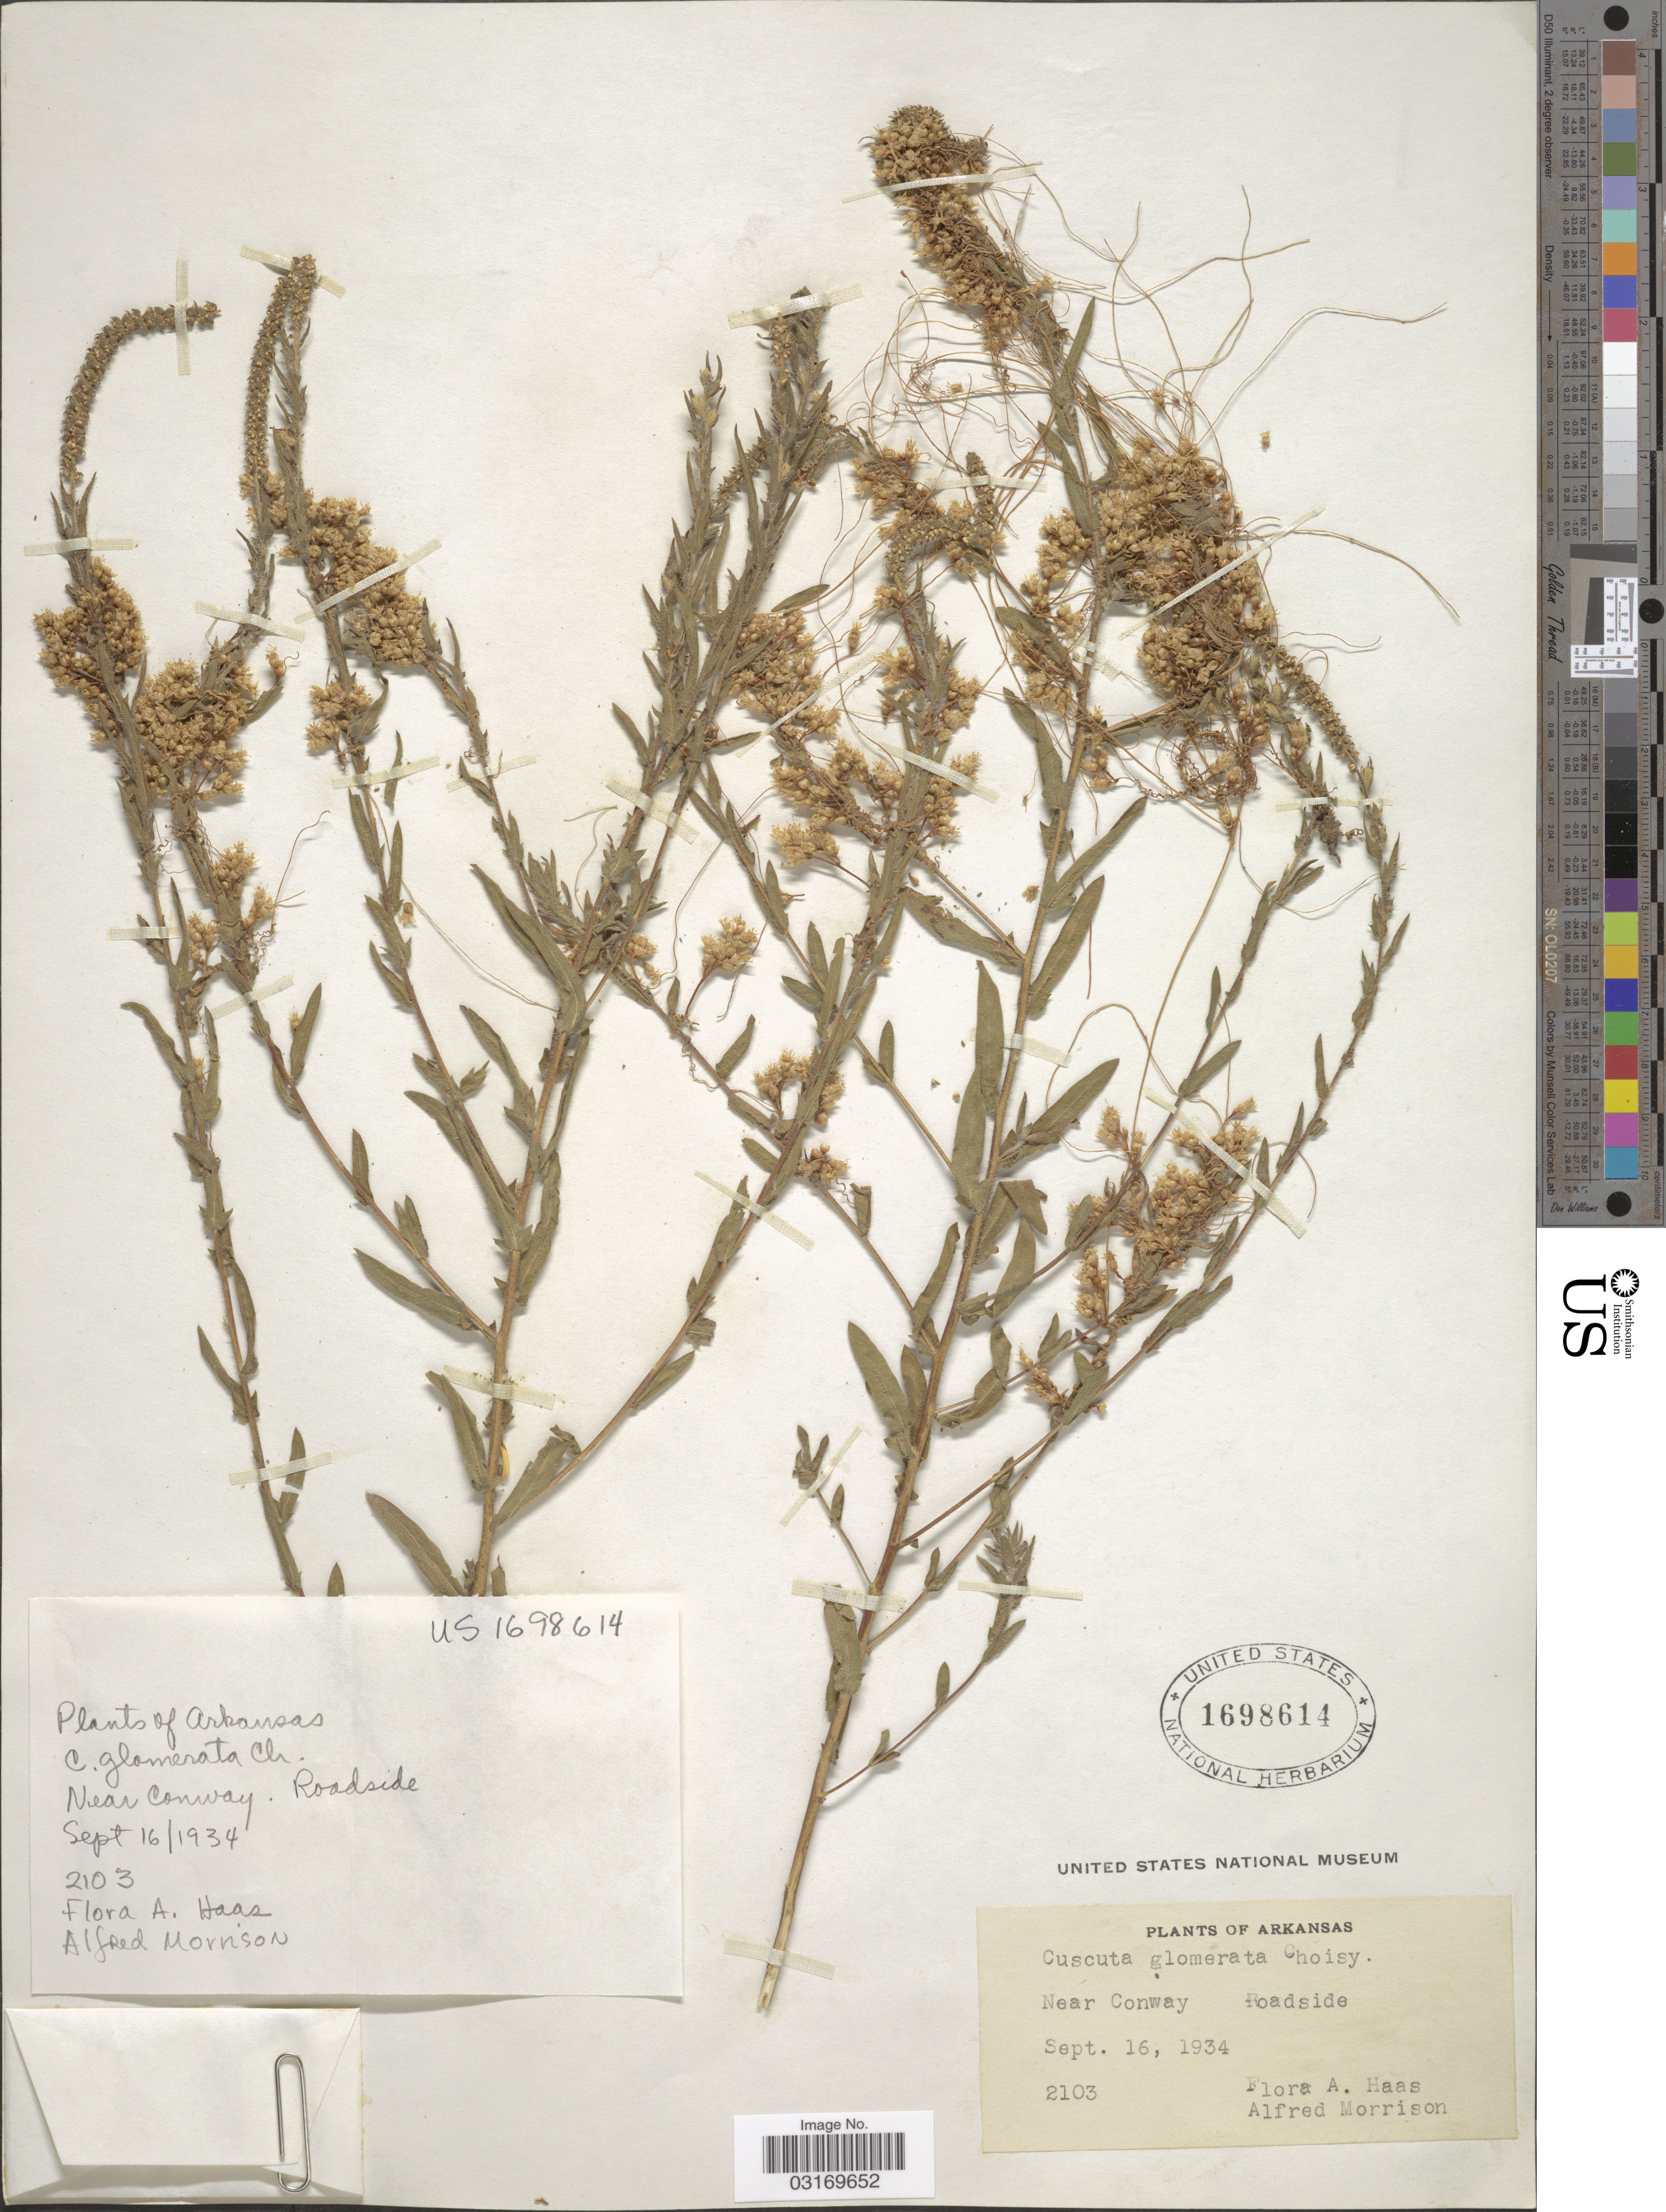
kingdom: Plantae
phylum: Tracheophyta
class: Magnoliopsida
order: Solanales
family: Convolvulaceae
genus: Cuscuta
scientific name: Cuscuta glomerata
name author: Chris.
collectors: A. Haas & A. Morrison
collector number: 2103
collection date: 1934-09-16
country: United States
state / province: Arkansas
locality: Near Conway.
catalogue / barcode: US 1698614